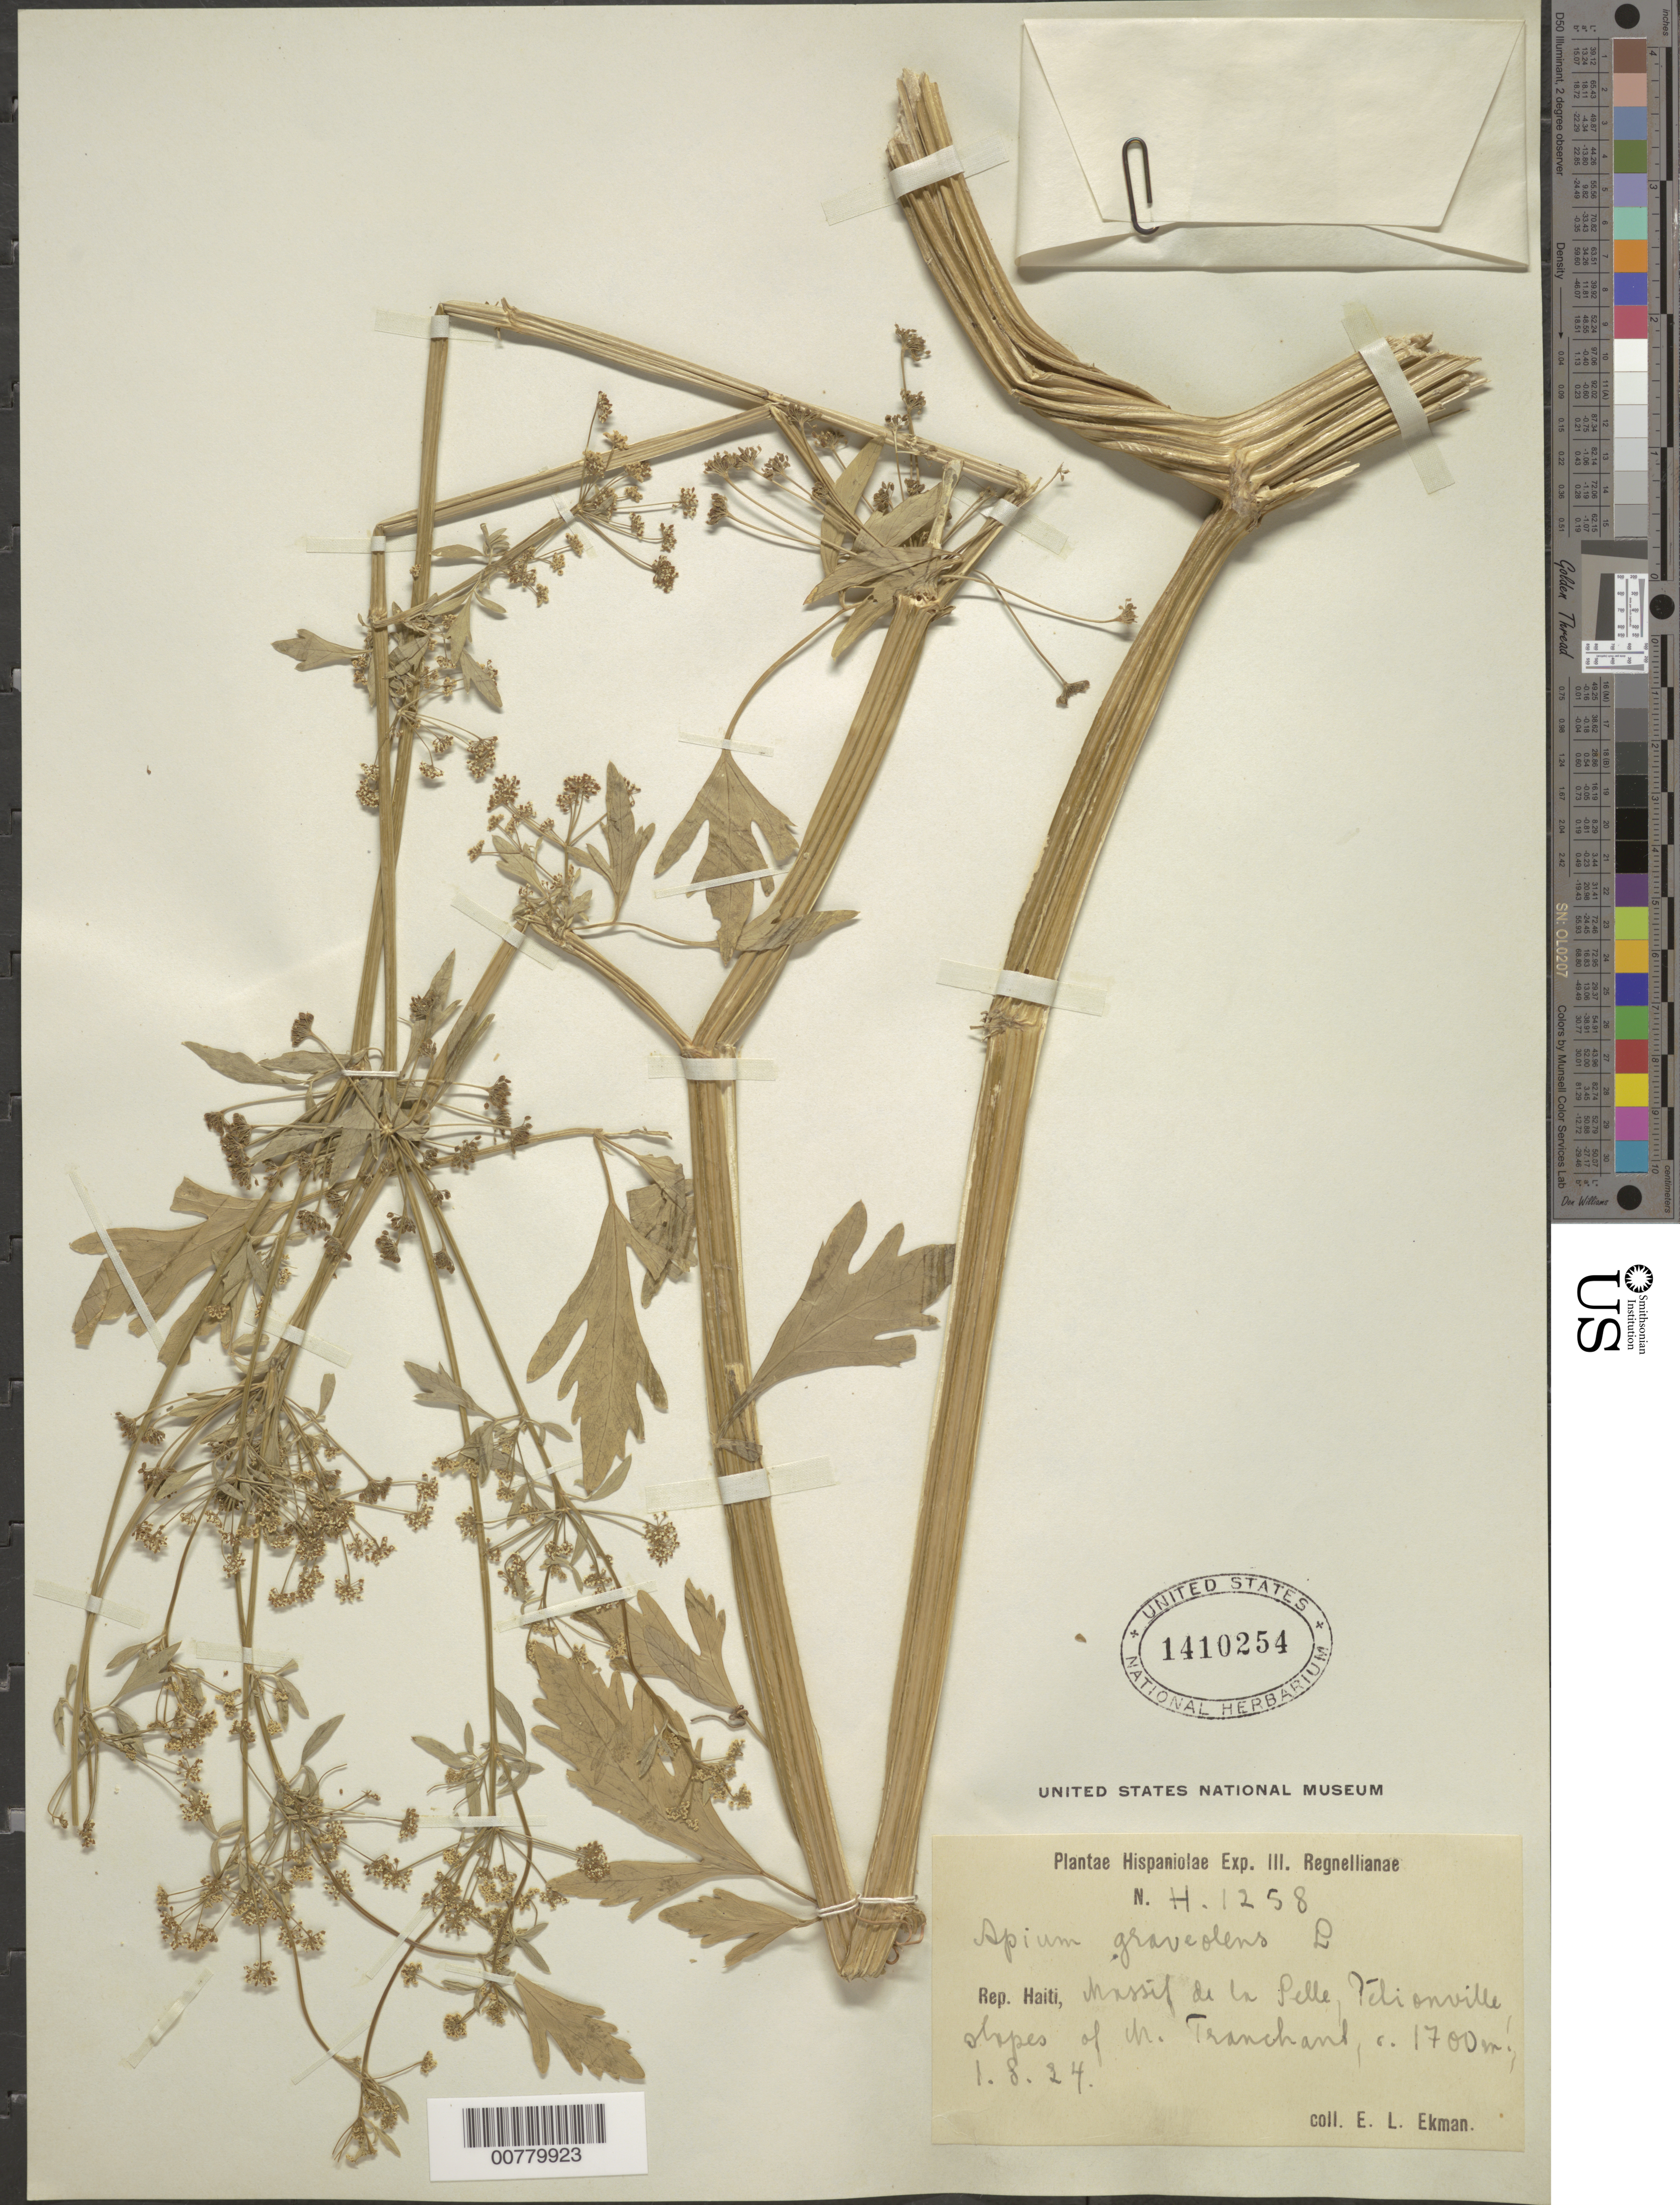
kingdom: Plantae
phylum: Tracheophyta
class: Magnoliopsida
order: Apiales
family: Apiaceae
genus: Apium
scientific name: Apium graveolens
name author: L.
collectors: E. L. Ekman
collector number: H 1258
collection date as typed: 01 Aug 1924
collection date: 1924-08-01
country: Haiti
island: Hispaniola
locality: Massif de la Selle, Pétionville, slopes of M. Tranchant.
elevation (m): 1700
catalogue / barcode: US 1410254